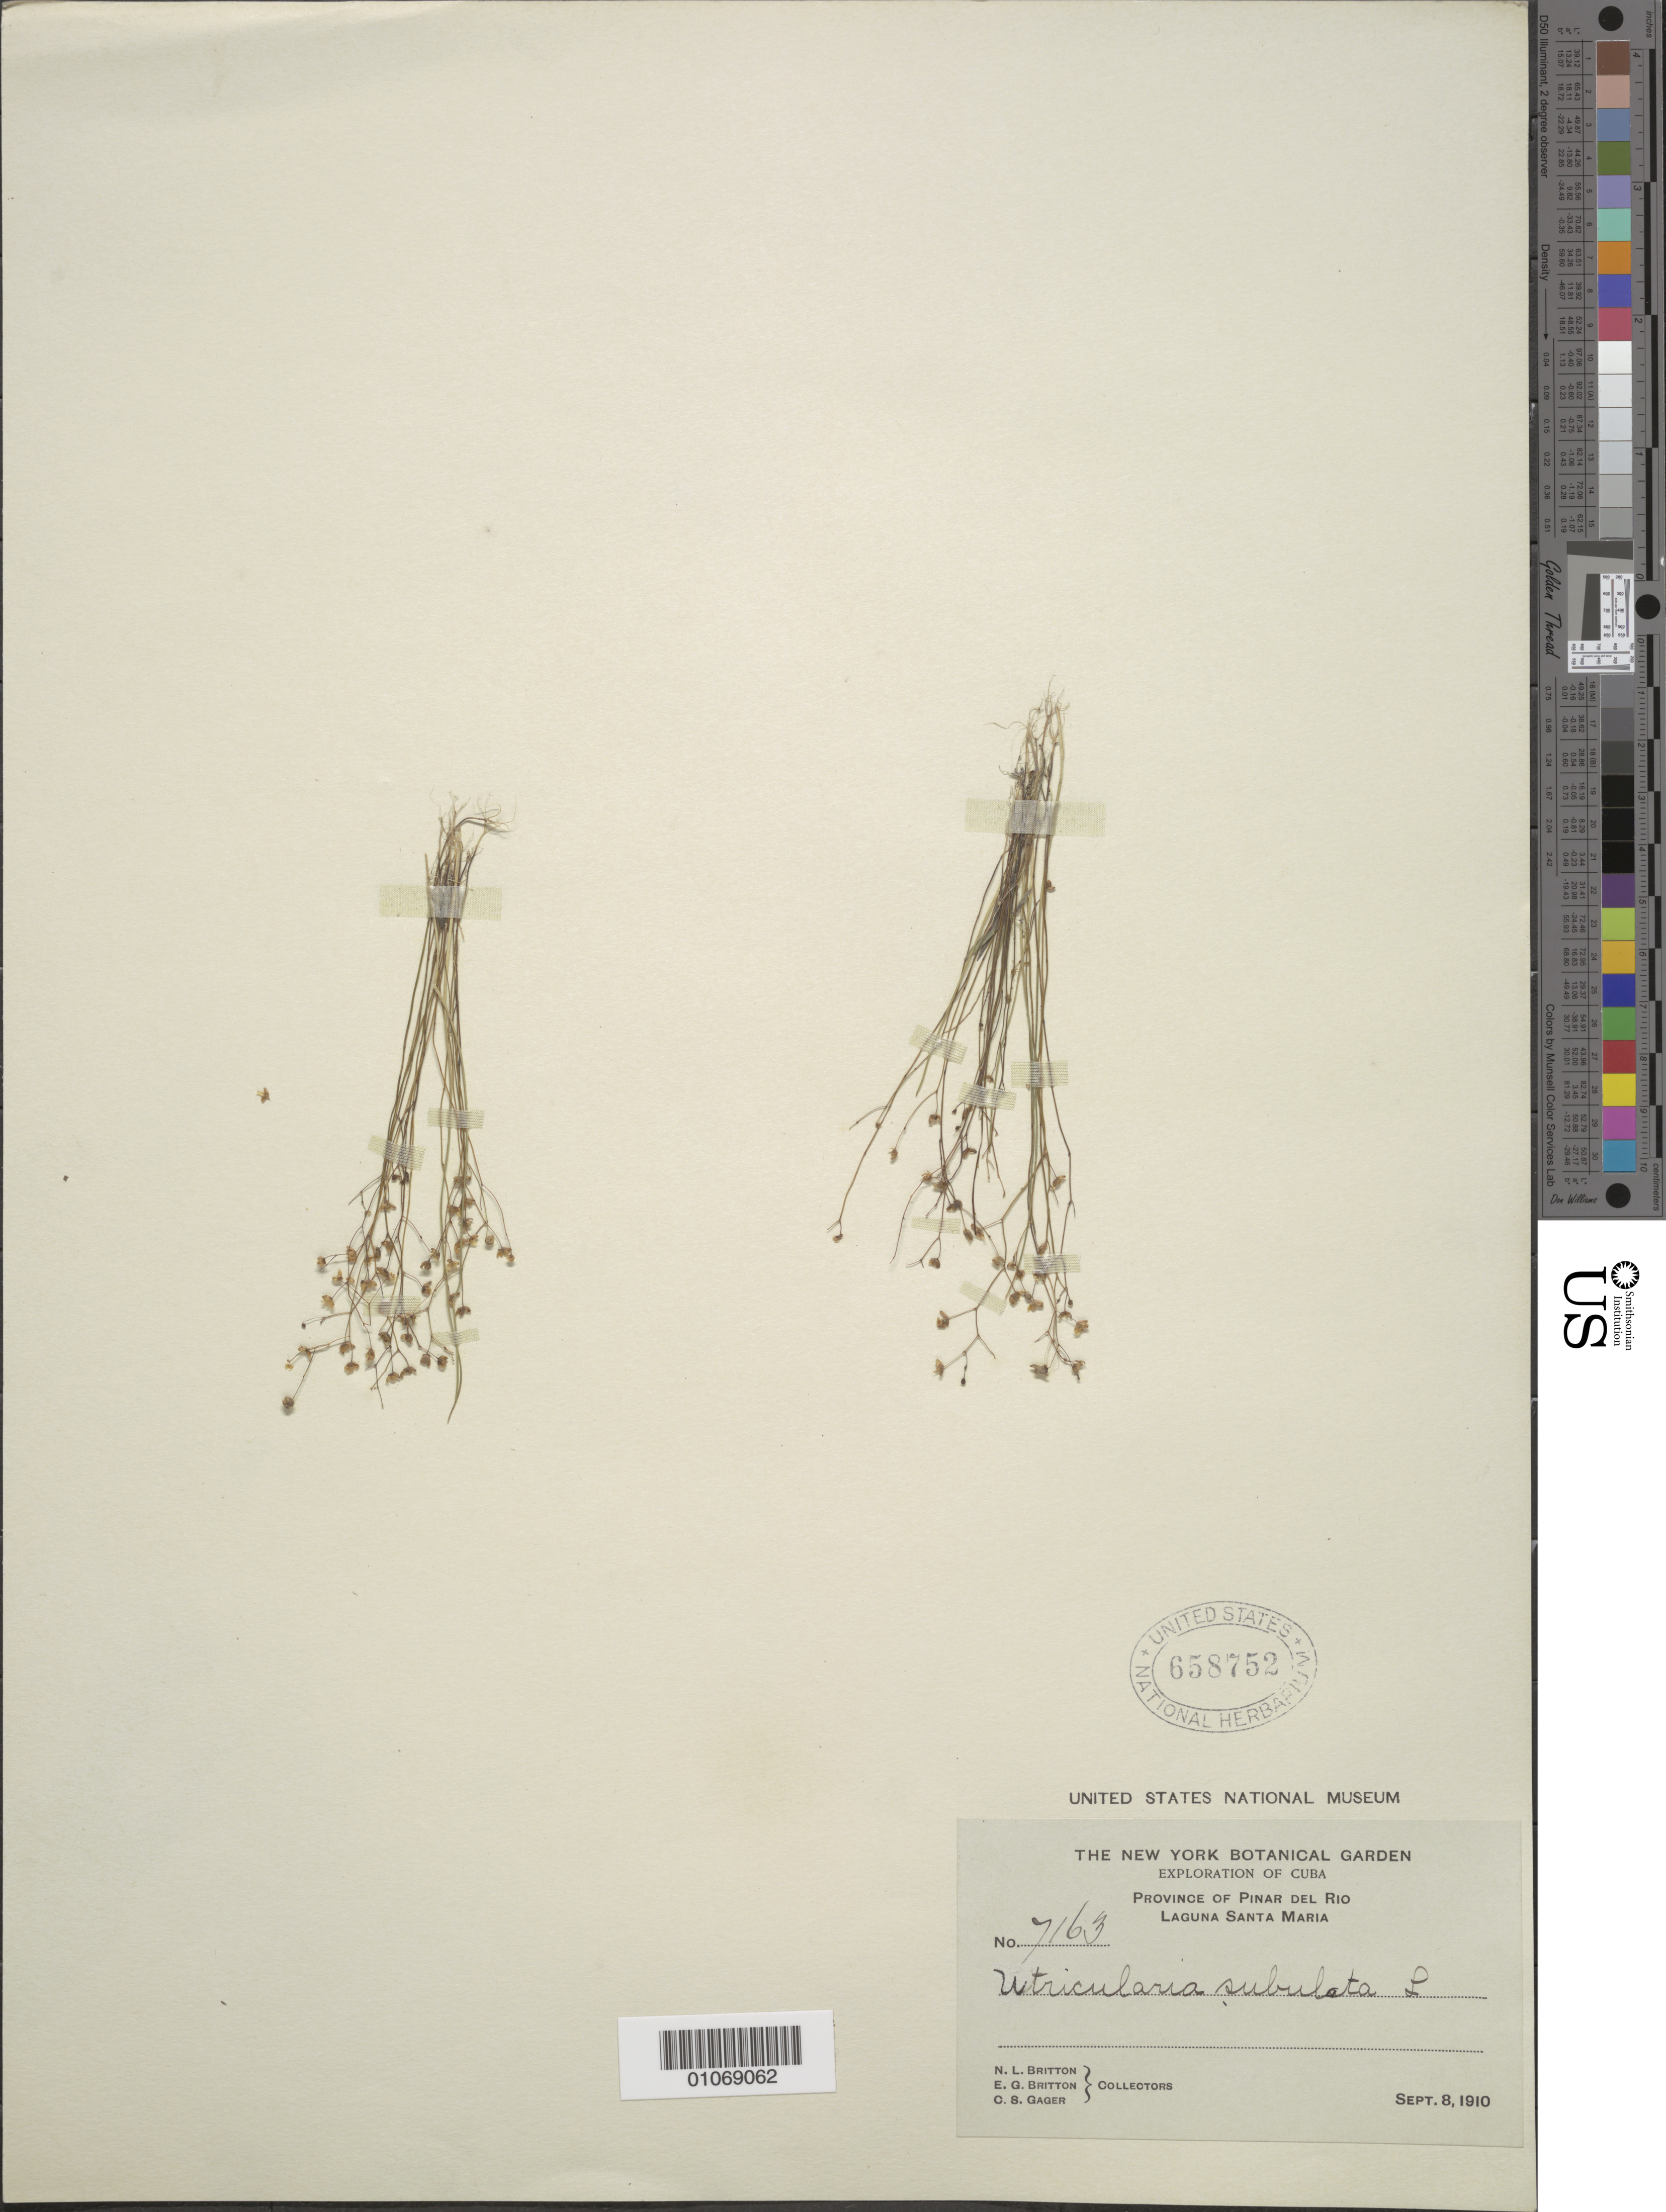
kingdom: Plantae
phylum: Tracheophyta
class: Magnoliopsida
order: Lamiales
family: Lentibulariaceae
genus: Utricularia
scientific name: Utricularia subulata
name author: L.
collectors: N. Britton, E. G. Britton & C. Gager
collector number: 7163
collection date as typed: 08 Sep 1910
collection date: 1910-09-08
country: Cuba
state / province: Pinar del Rio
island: Cuba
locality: Laguna Santa Maria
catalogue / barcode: US 658752